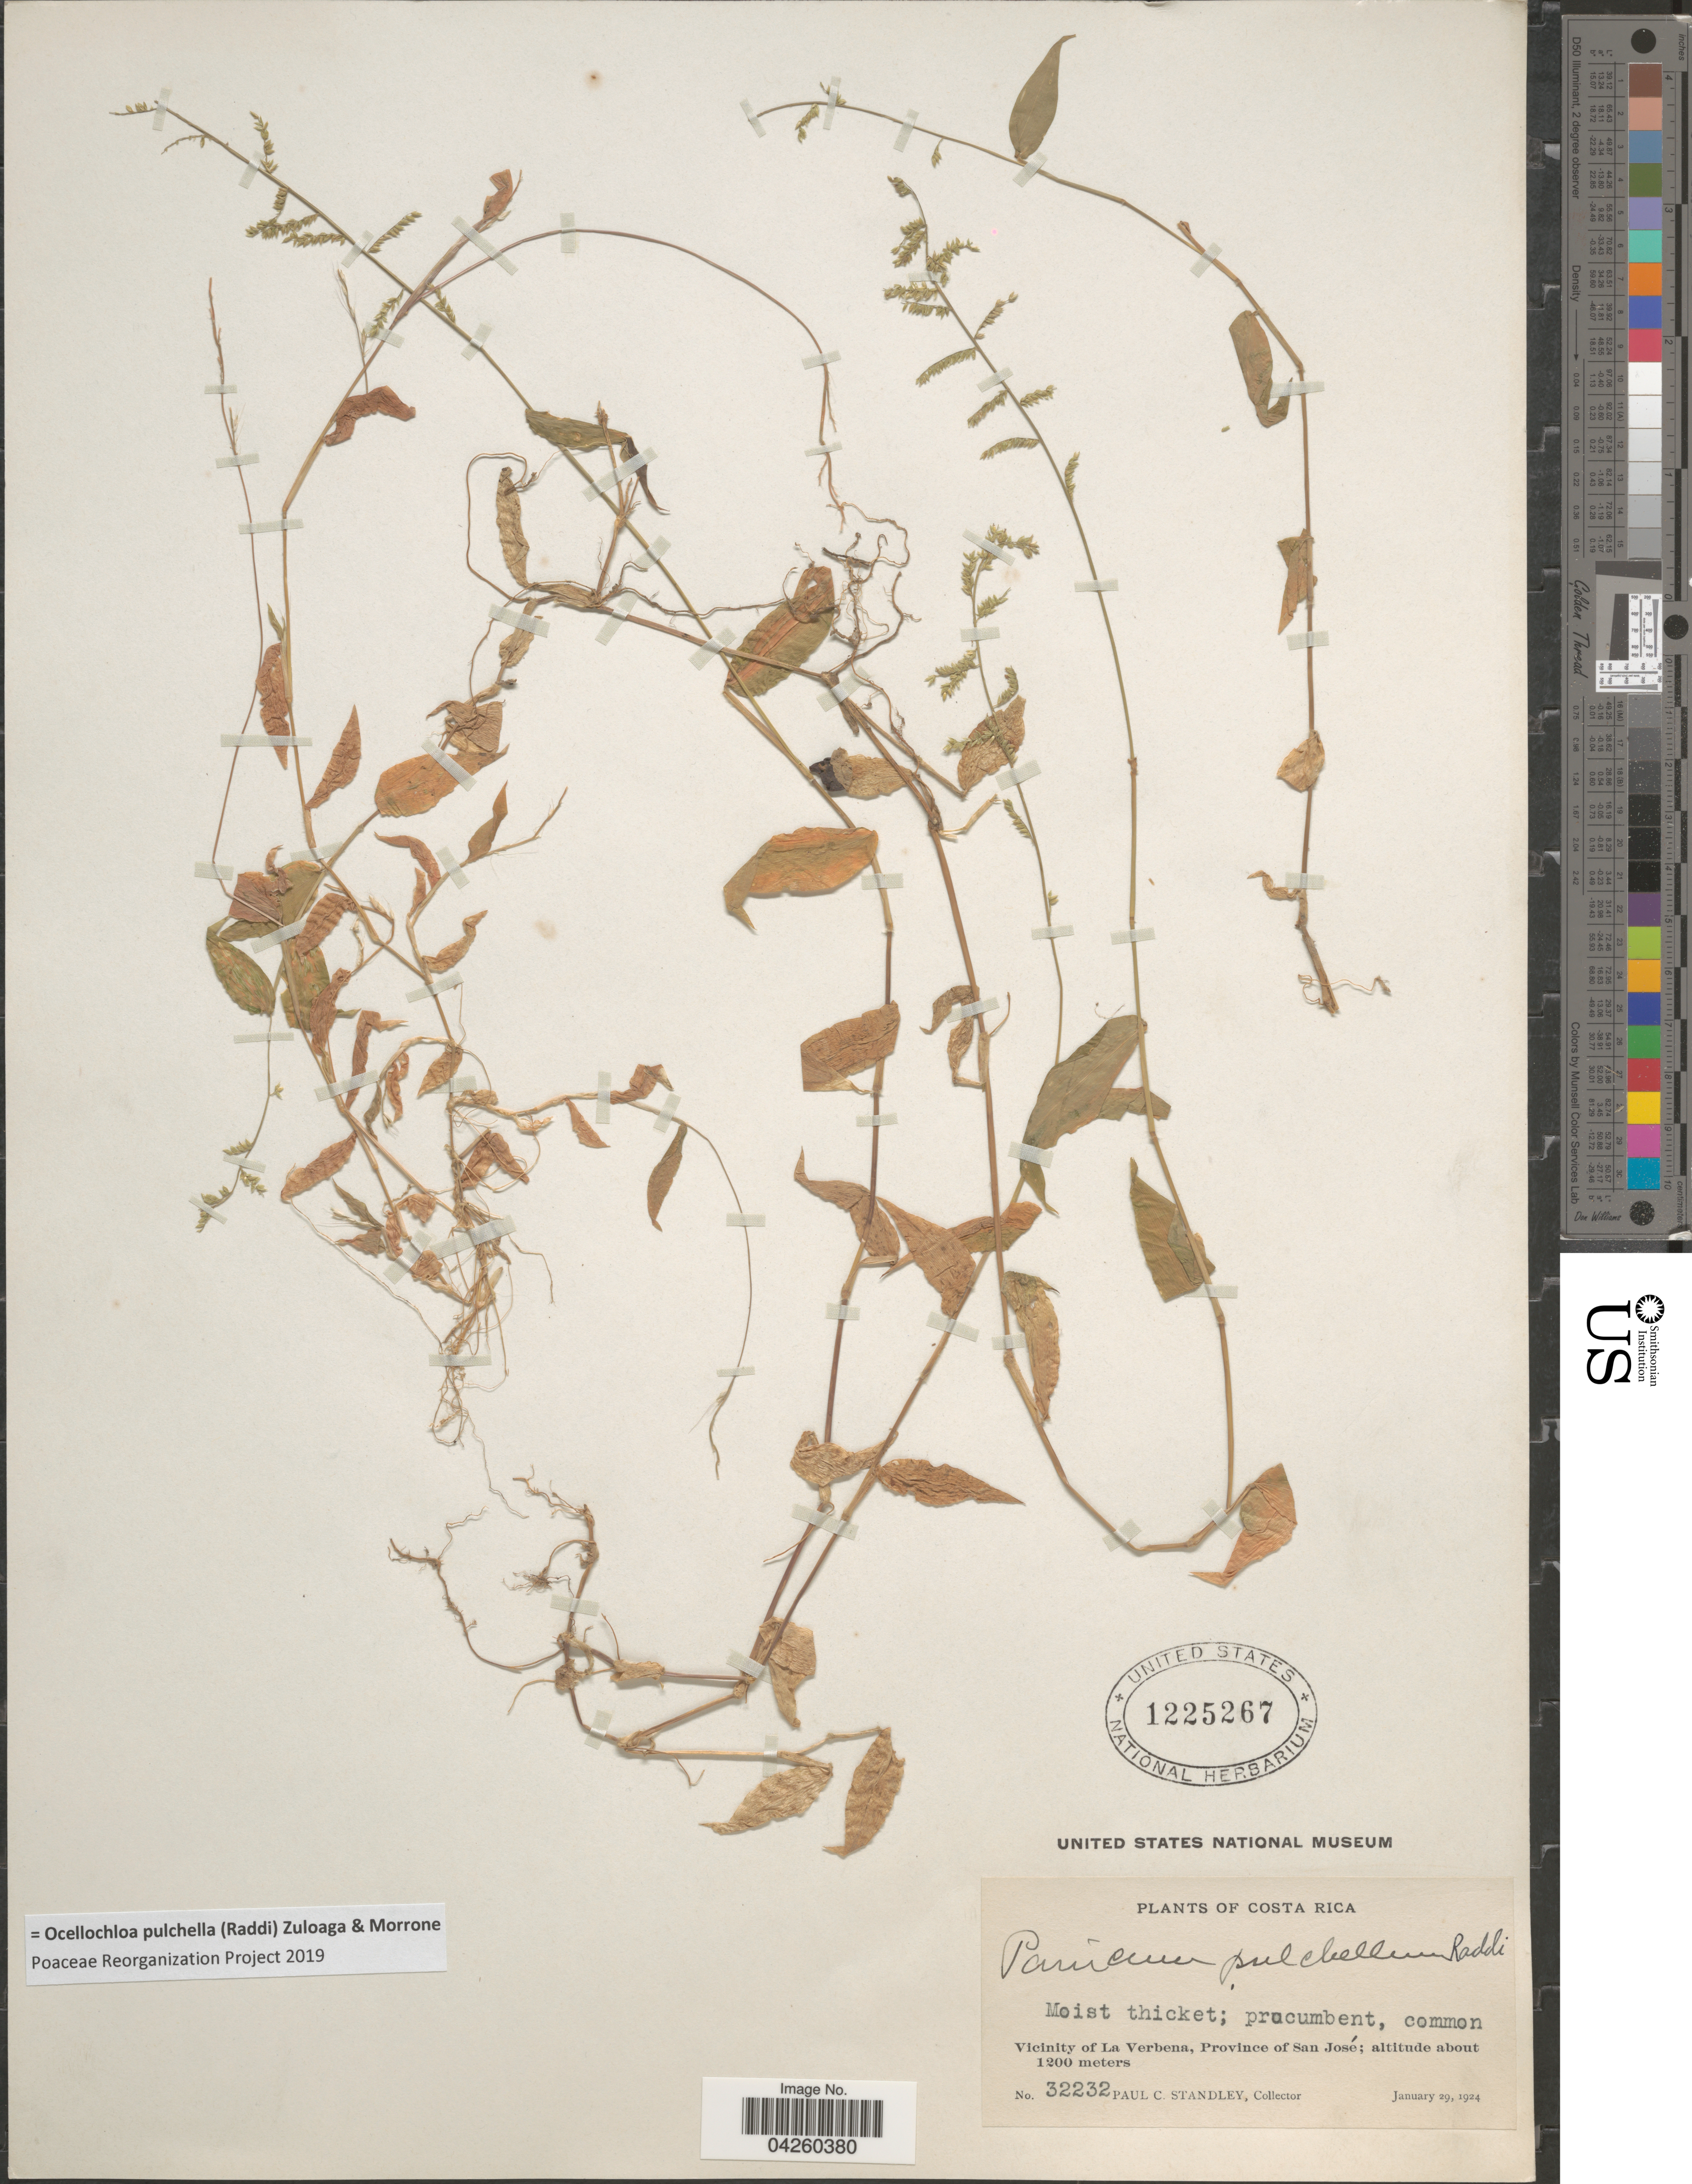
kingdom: Plantae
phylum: Tracheophyta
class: Liliopsida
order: Poales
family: Poaceae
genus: Ocellochloa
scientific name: Ocellochloa pulchella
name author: (Raddi) Zuloaga & Morrone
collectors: P. C. Standley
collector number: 32232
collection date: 1924-01-29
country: Costa Rica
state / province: San José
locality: Vicinity of La Verbena, Province of San José.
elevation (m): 1200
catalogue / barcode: US 1225267